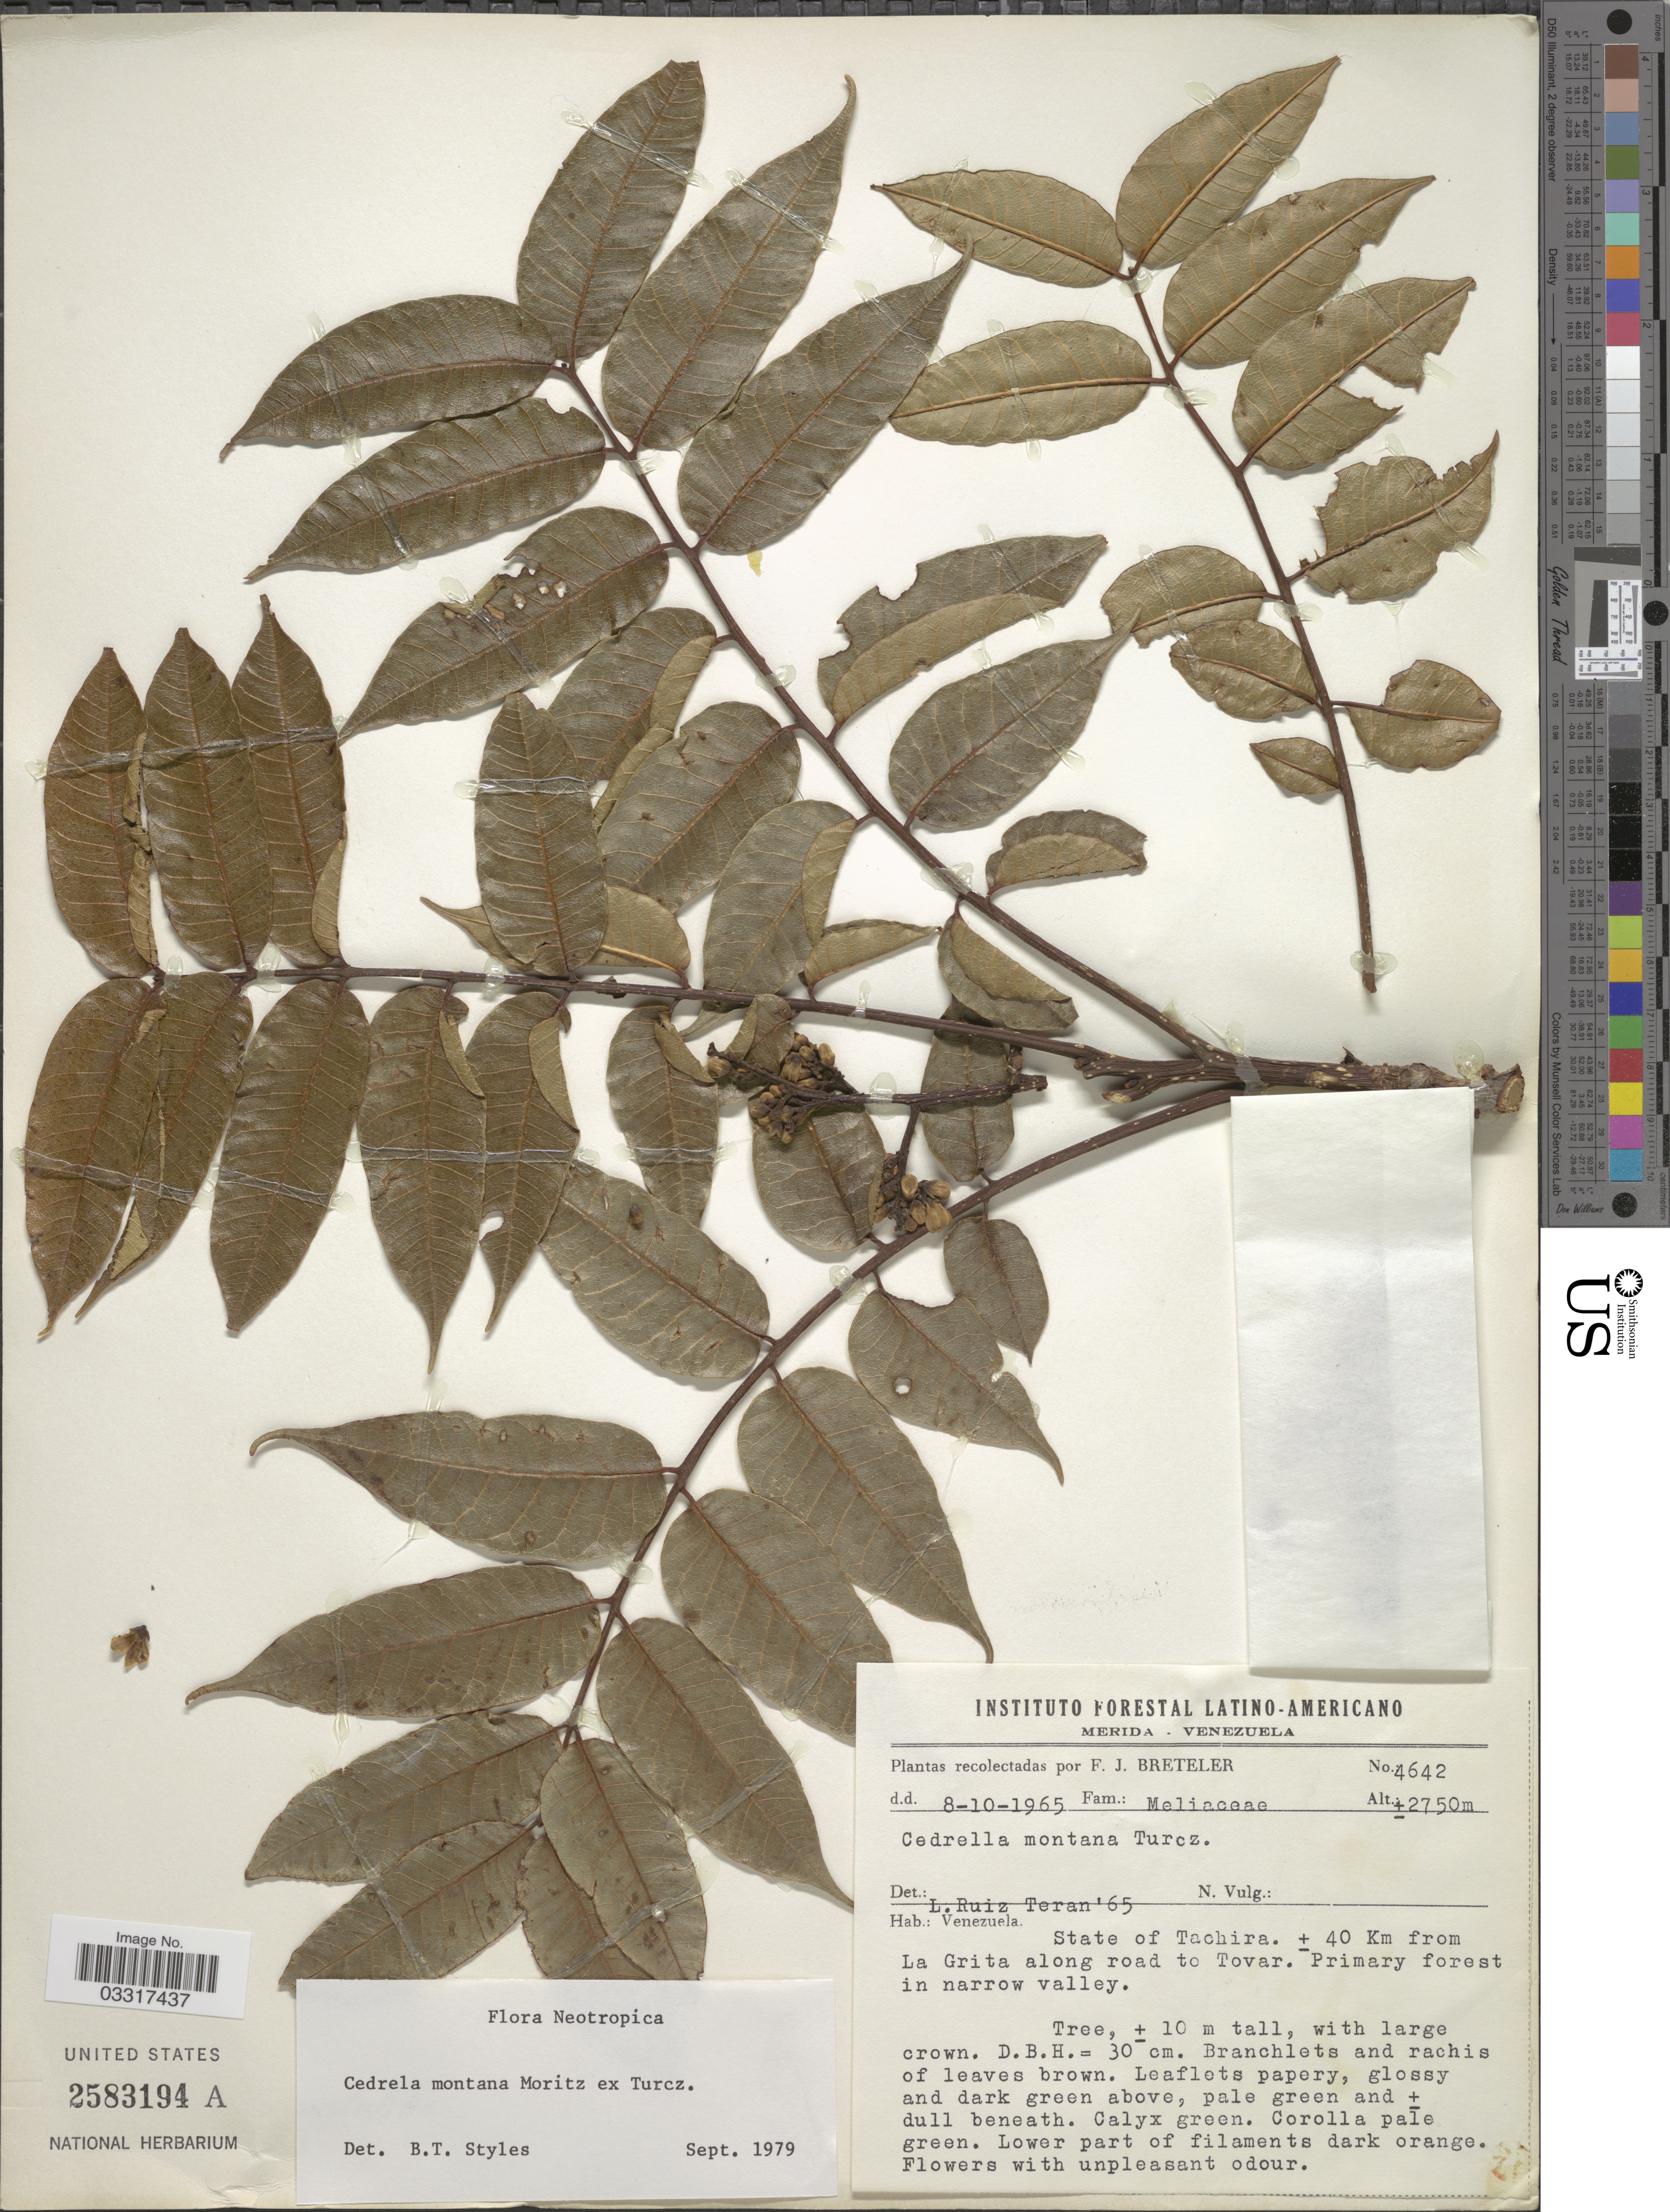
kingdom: Plantae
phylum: Tracheophyta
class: Magnoliopsida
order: Sapindales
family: Meliaceae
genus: Cedrela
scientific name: Cedrela montana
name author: Moritz ex Turcz.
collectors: F. J. Breteler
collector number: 4642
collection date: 1965-10-08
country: Venezuela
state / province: Tachira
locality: ± 40 Km from La Grita along road to Tovar. Primary forest in narrow valley.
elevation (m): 2750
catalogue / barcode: US 2583194A